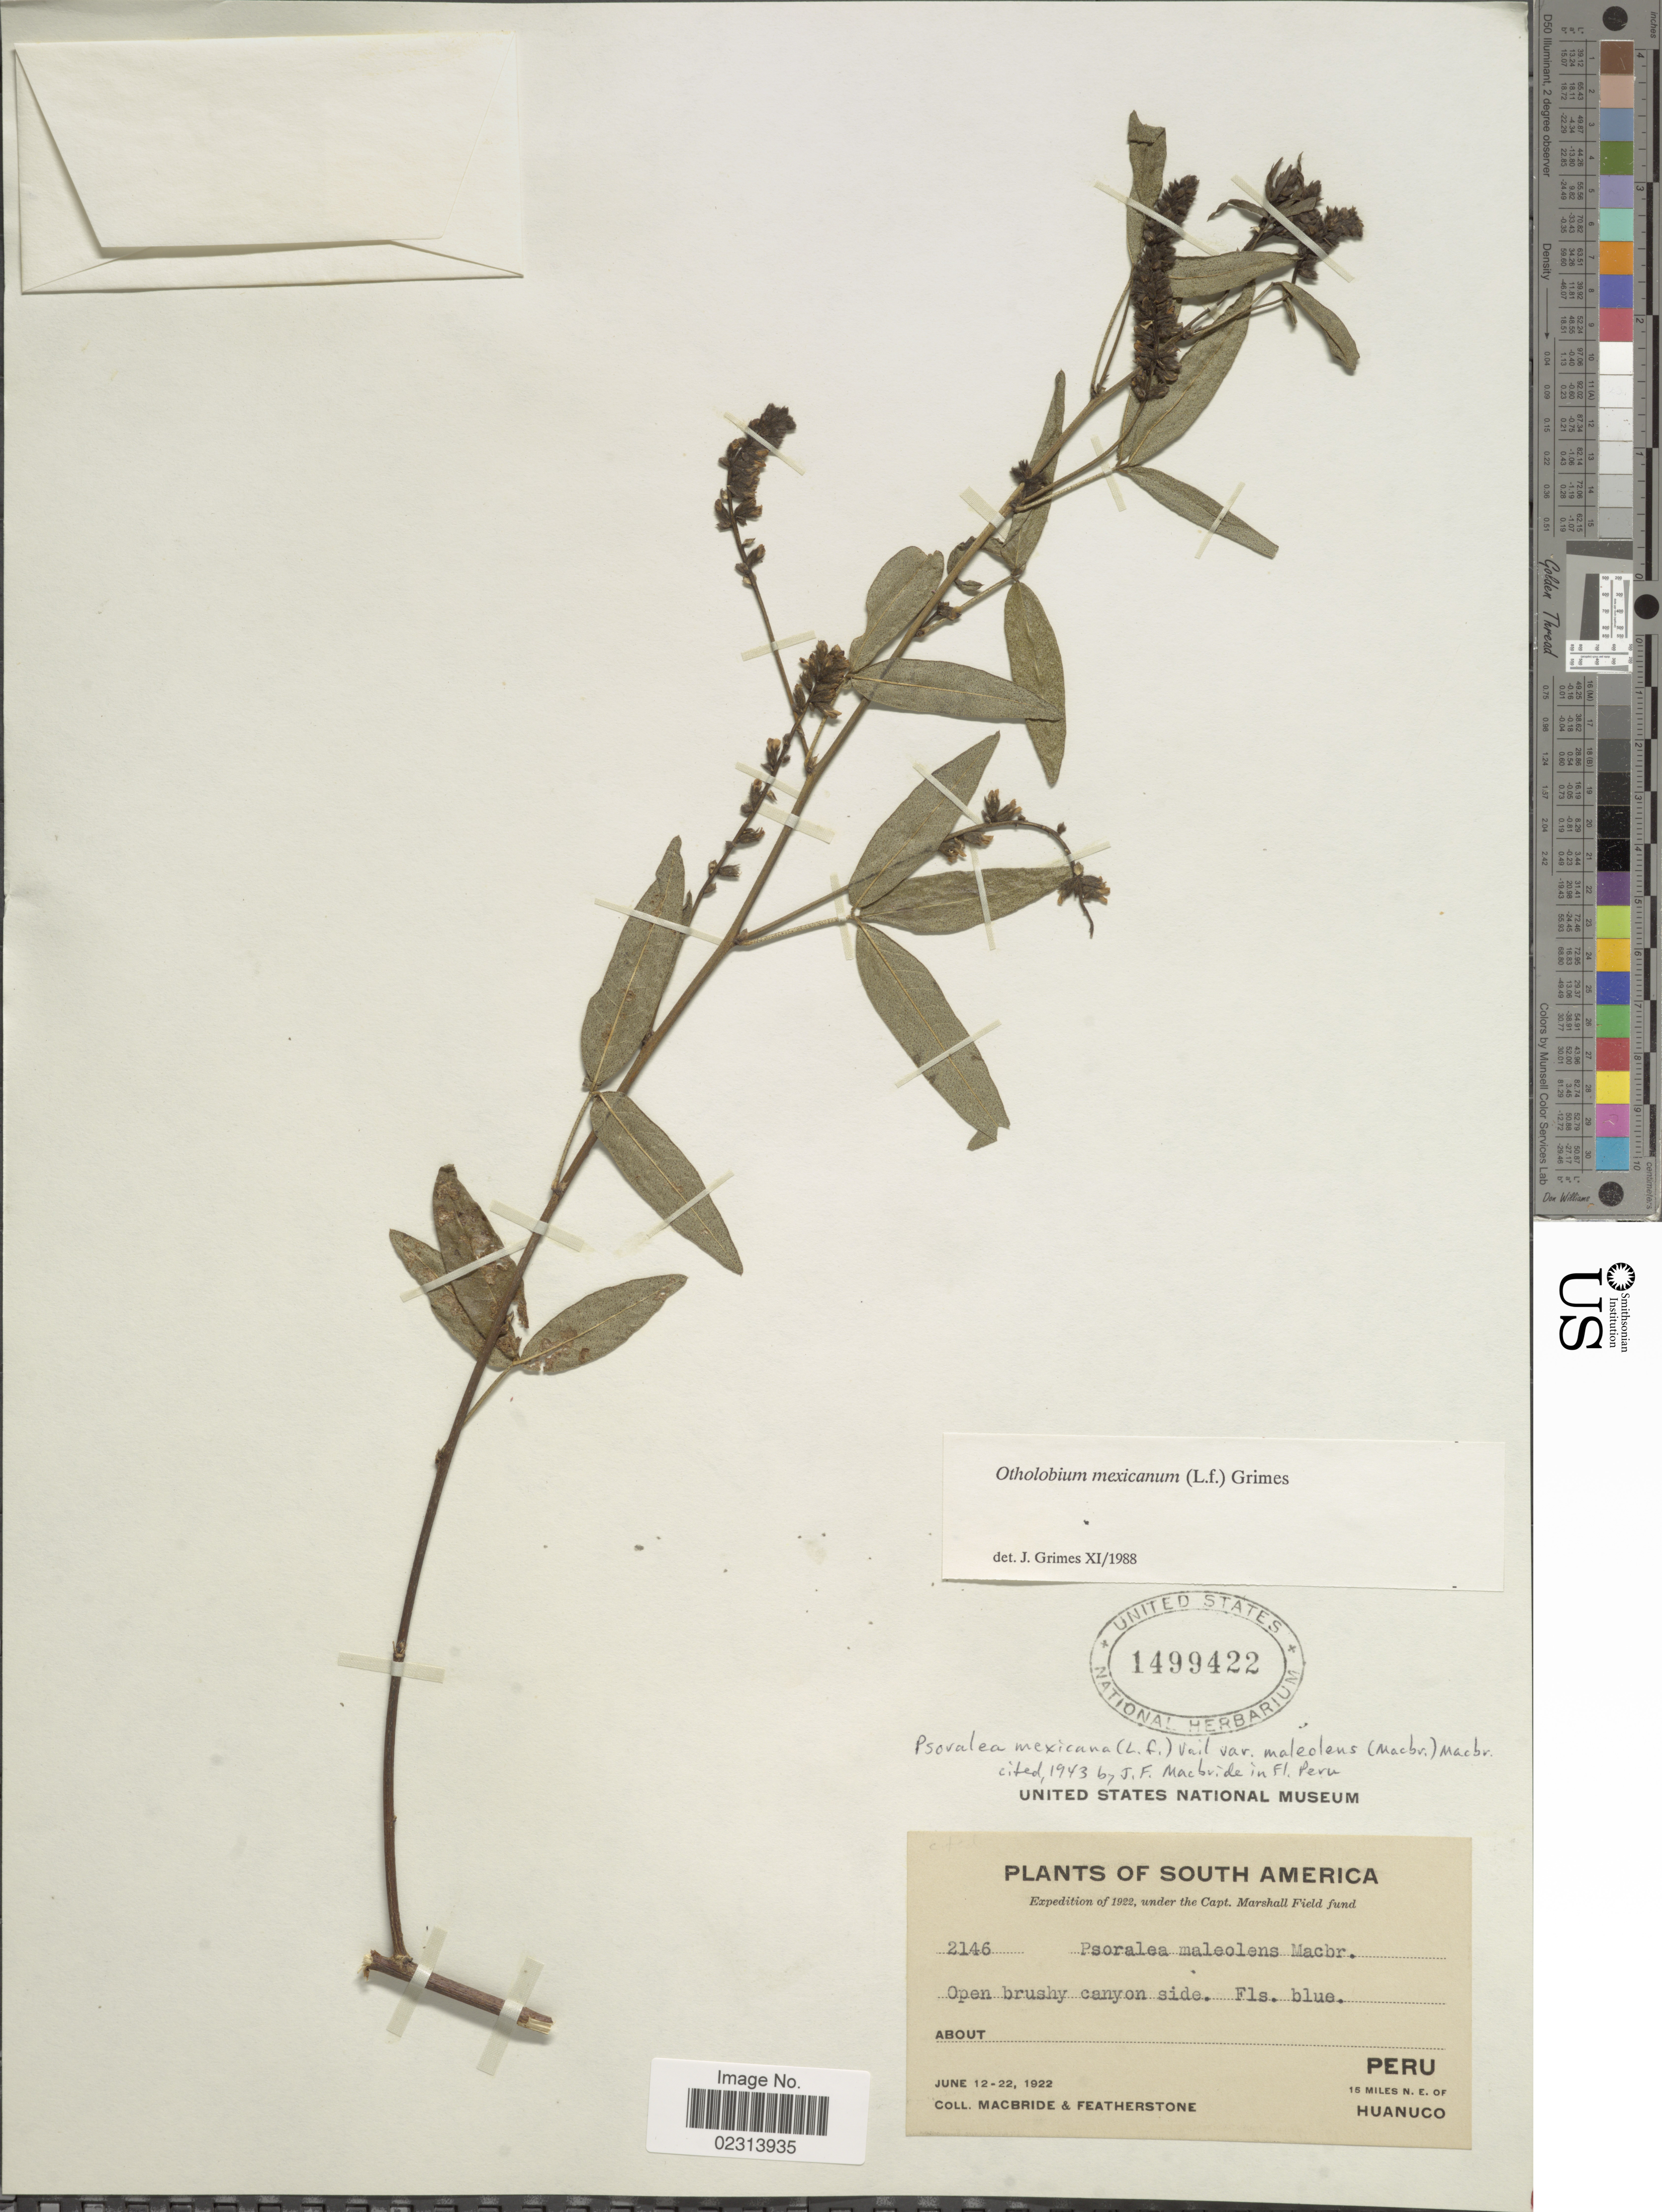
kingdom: Plantae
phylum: Tracheophyta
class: Magnoliopsida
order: Fabales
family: Fabaceae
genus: Otholobium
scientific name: Otholobium mexicanum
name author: (L. f.) J.W. Grimes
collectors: Macbride, -- & -. Featherstone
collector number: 2146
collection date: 1922-06-12/1922-06-22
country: Peru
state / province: Huánuco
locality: Peru, 15 miles N. E. of Huanuco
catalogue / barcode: US 1499422